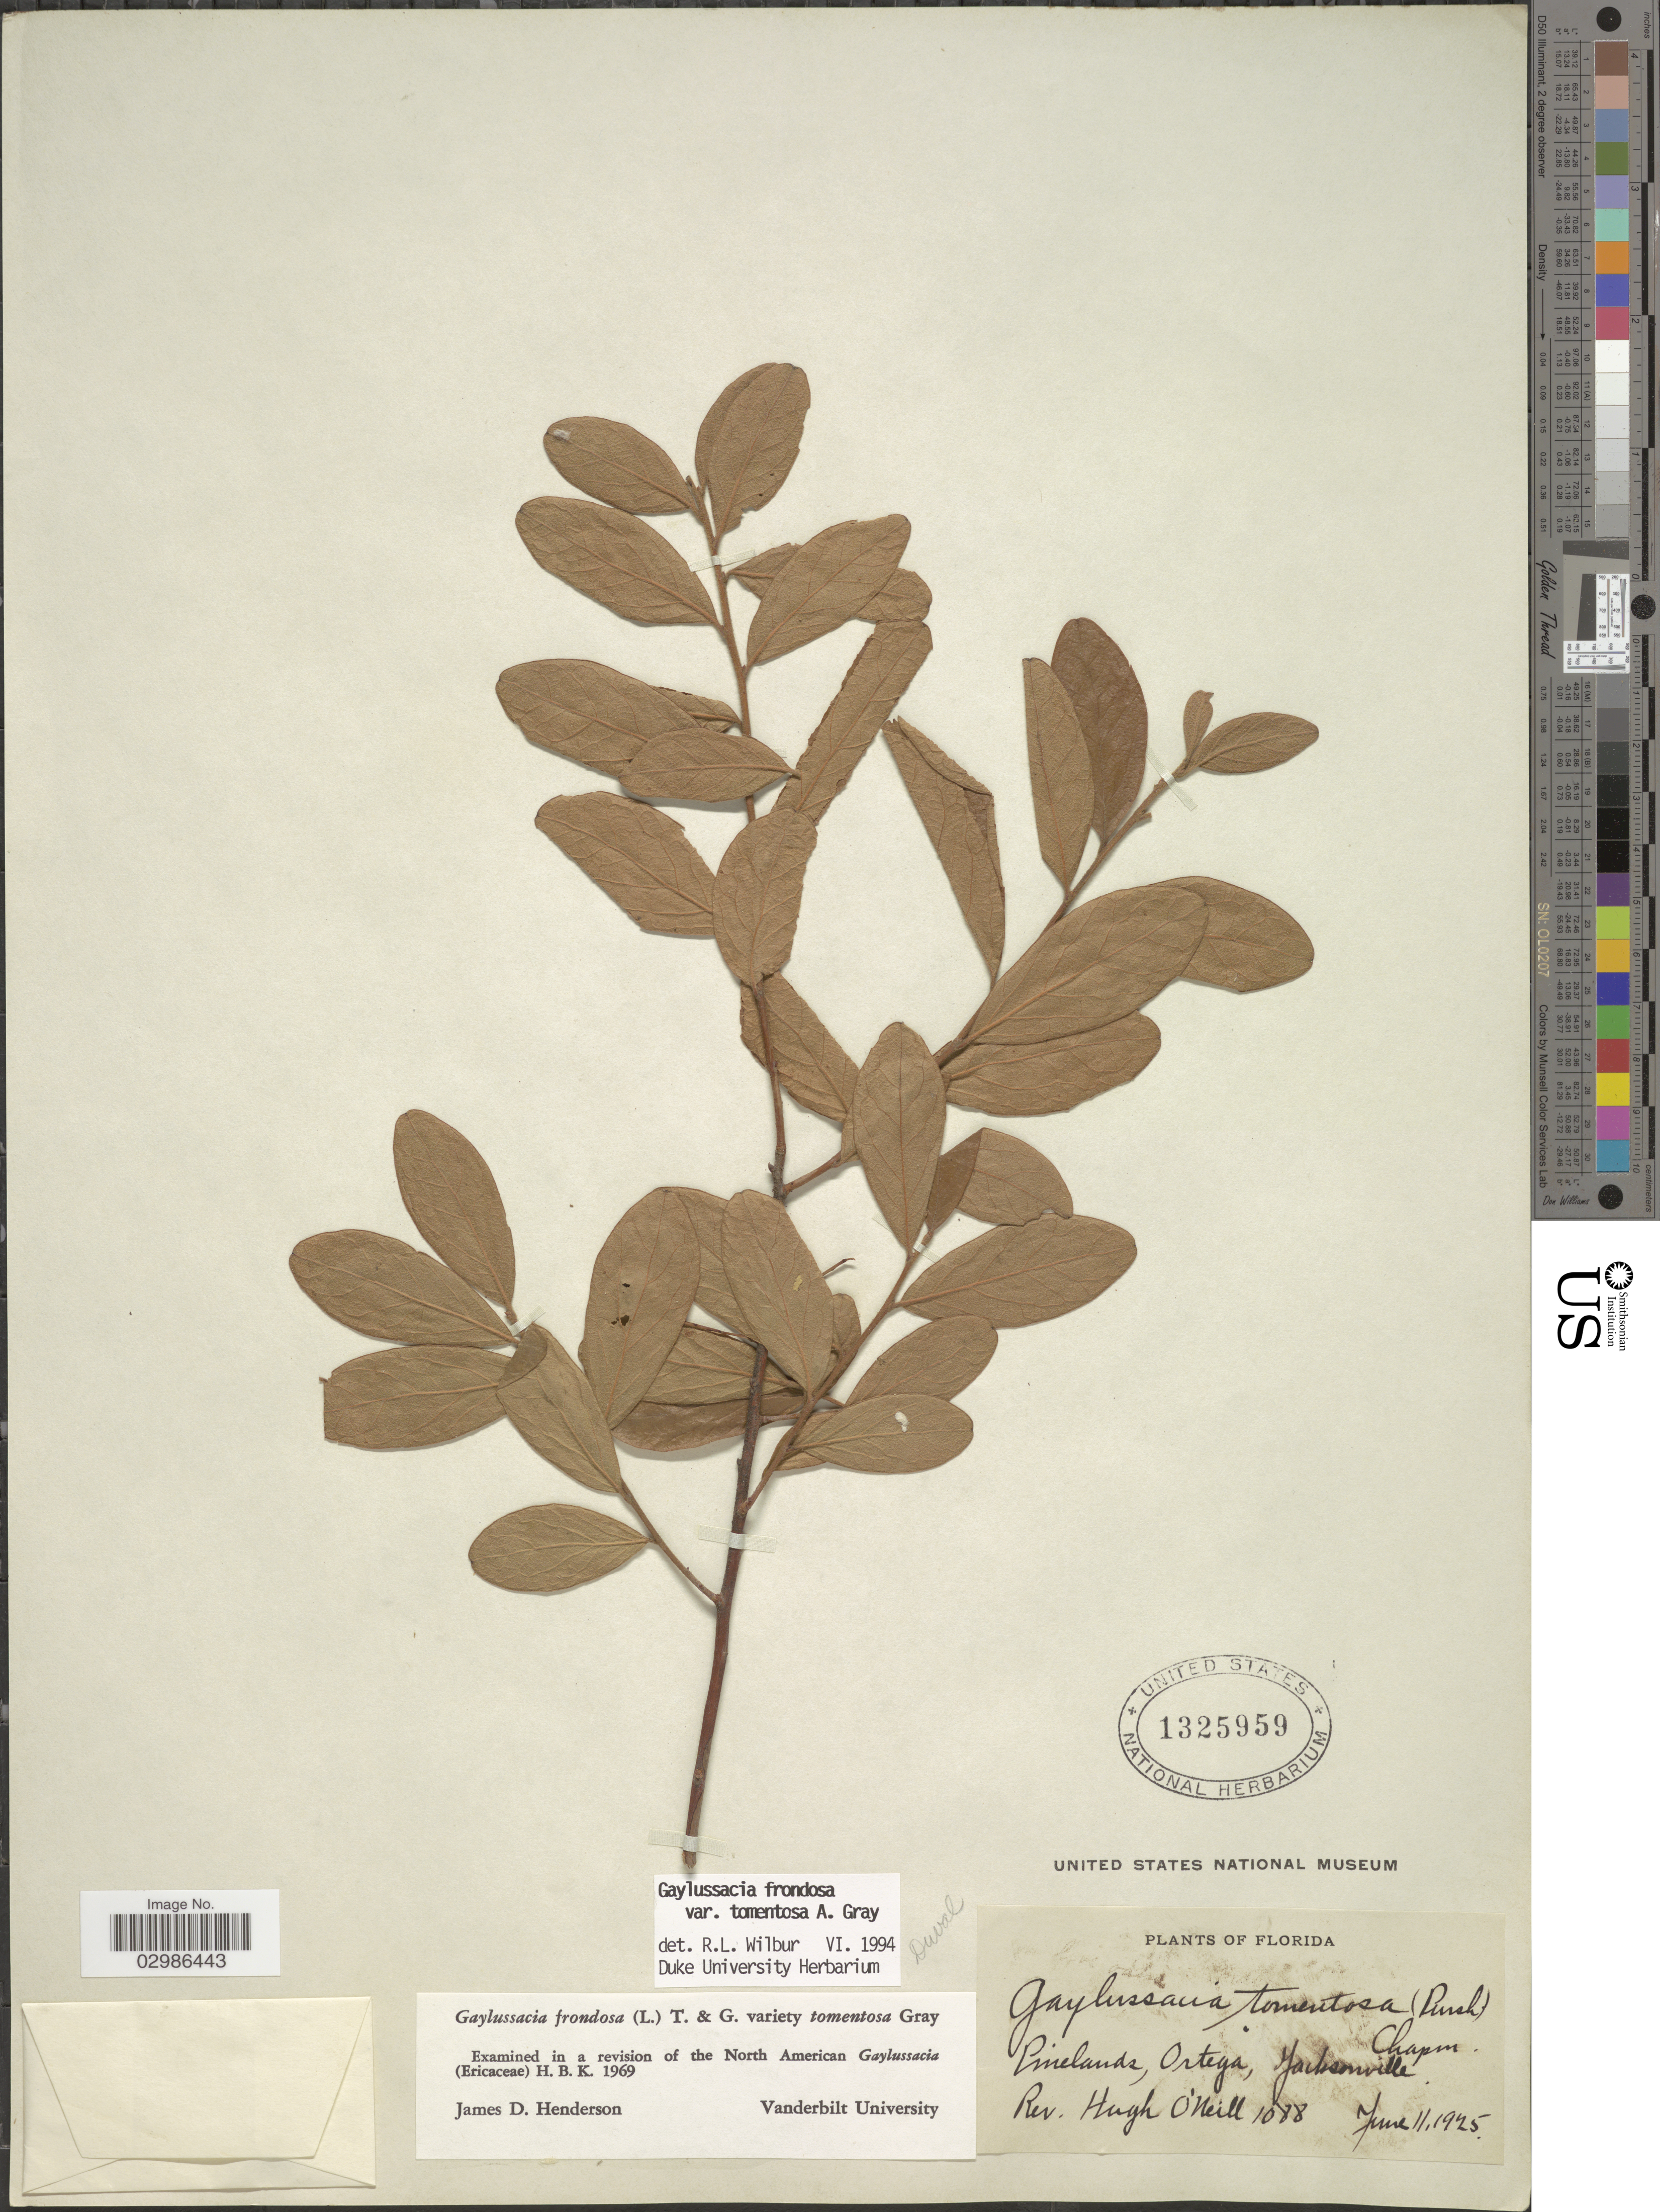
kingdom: Plantae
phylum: Tracheophyta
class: Magnoliopsida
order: Ericales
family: Ericaceae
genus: Gaylussacia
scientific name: Gaylussacia frondosa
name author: (L.) Torr. & A. Gray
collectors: H. O'Neill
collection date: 1925-06-11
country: United States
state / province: Florida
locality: Pinelands, Ortega, Jacksonville. Duval.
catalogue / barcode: US 1325959